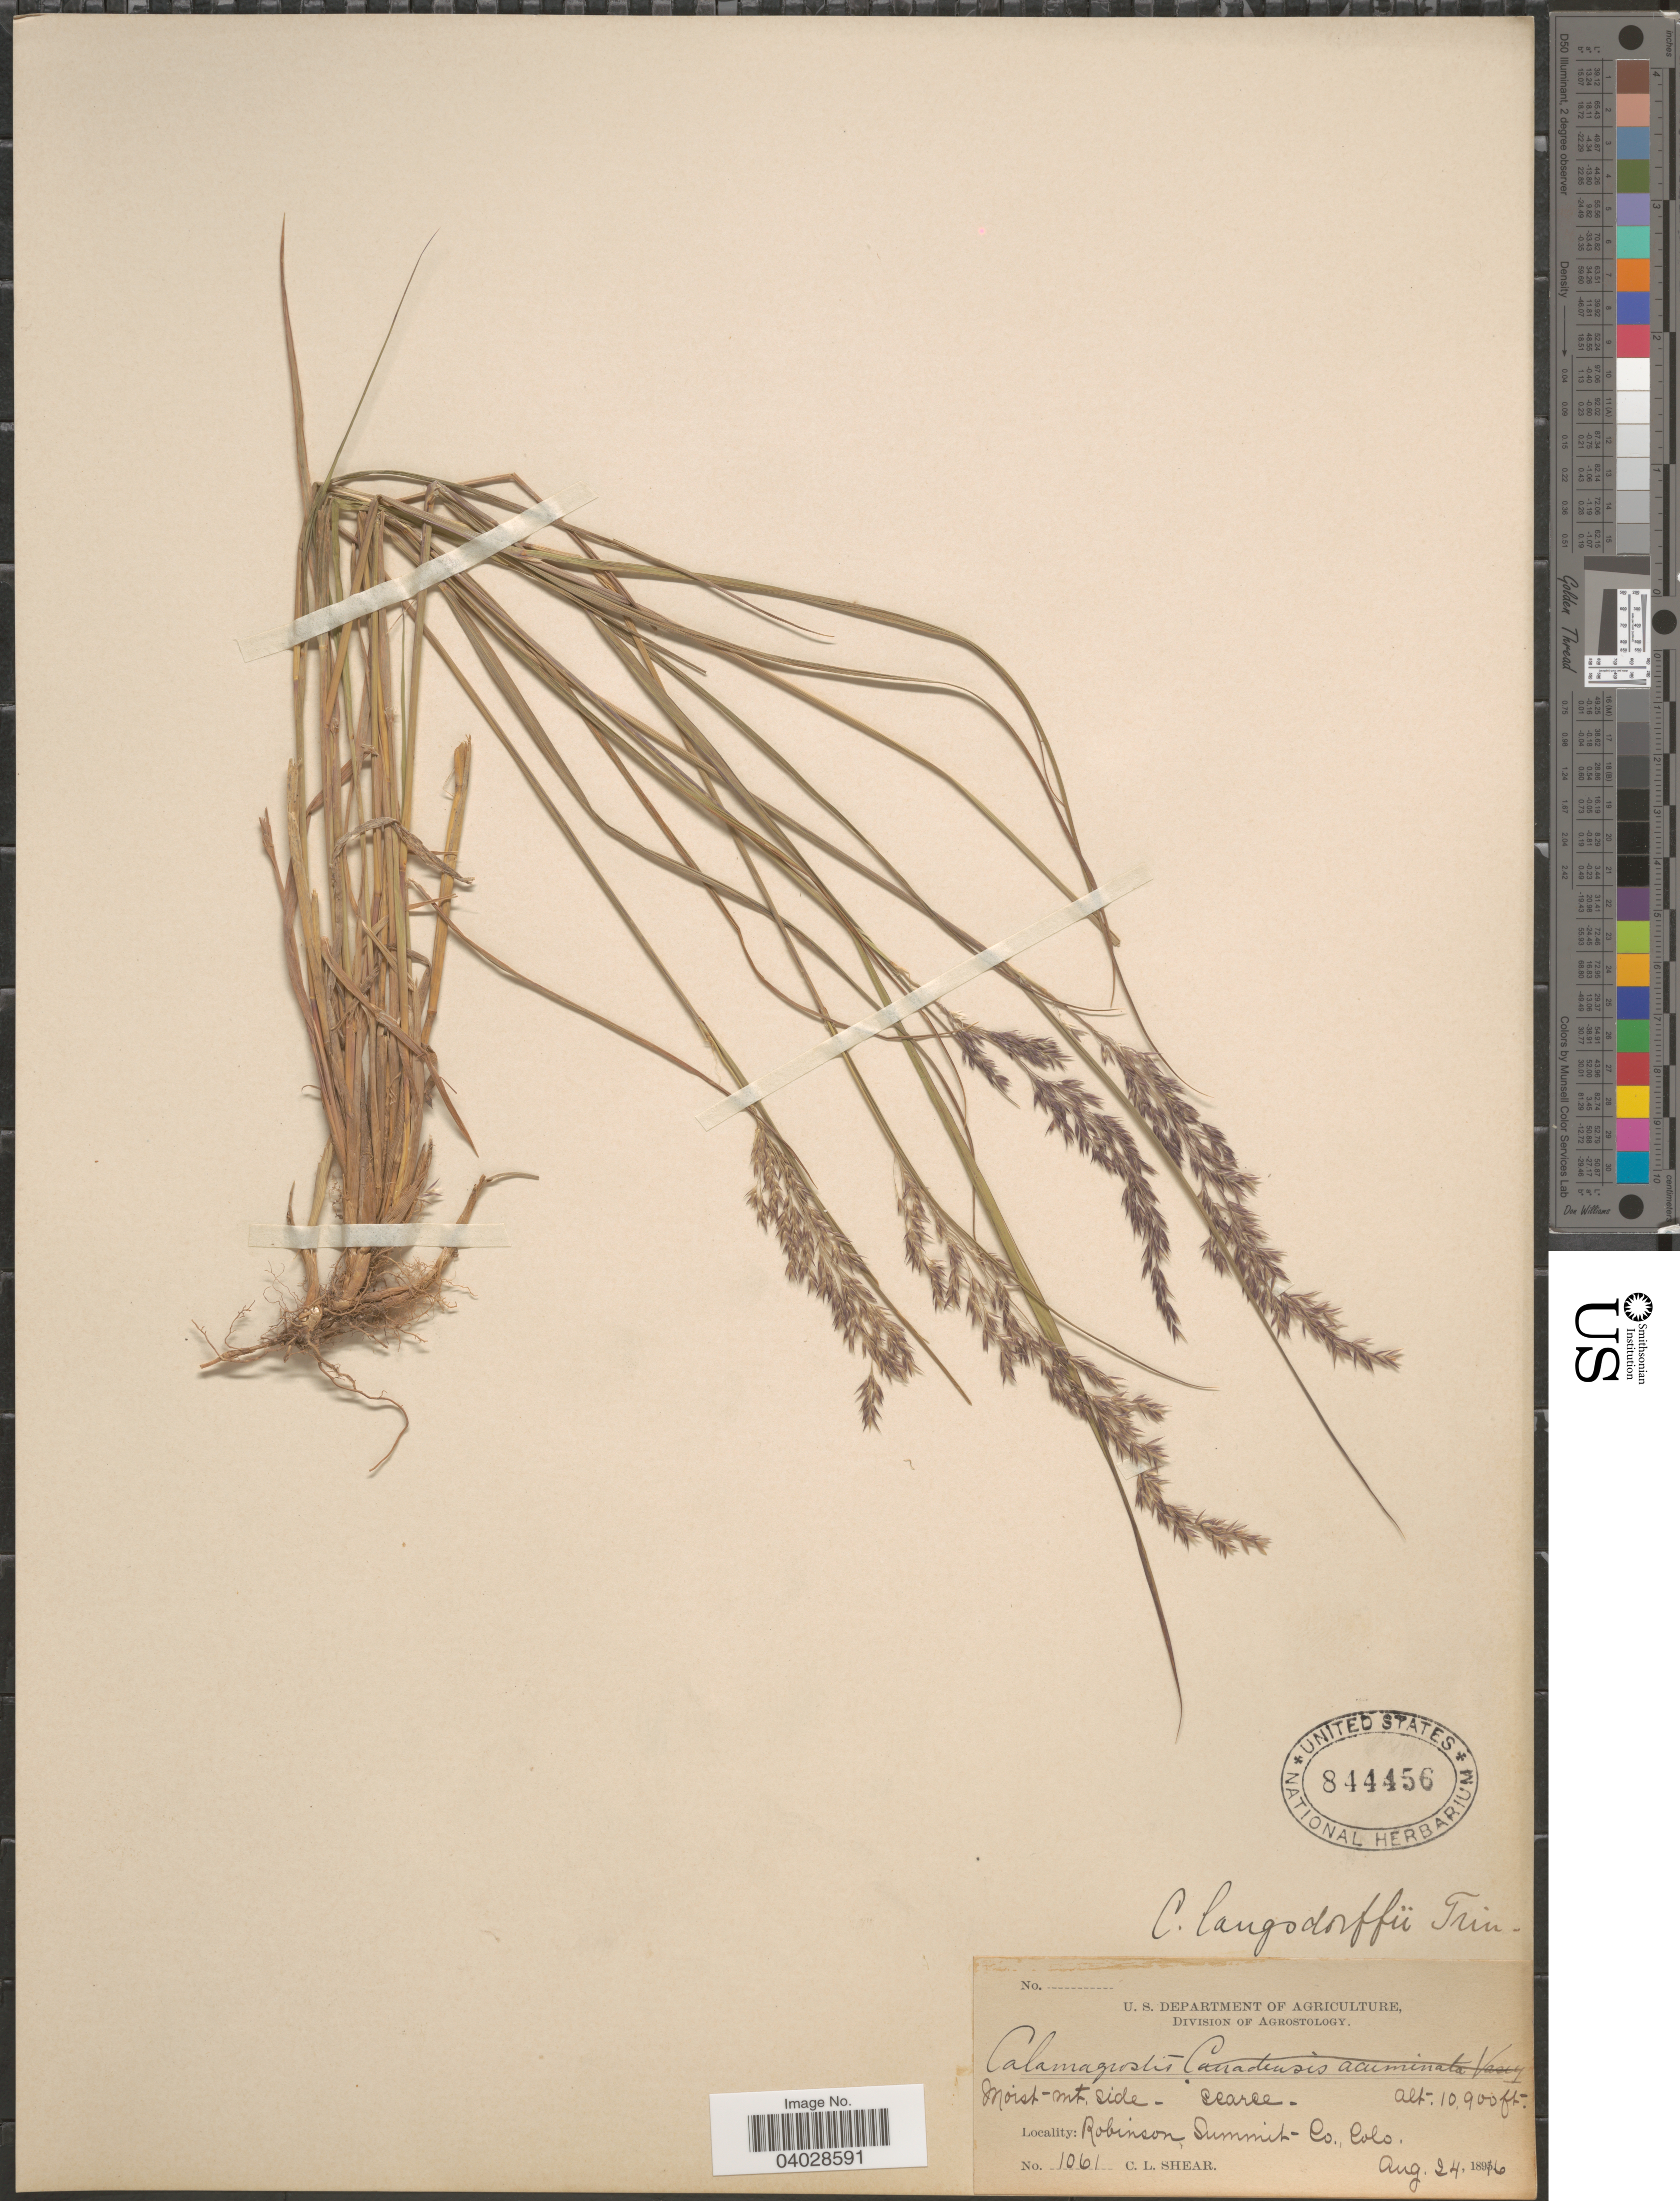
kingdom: Plantae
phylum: Tracheophyta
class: Liliopsida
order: Poales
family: Poaceae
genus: Calamagrostis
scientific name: Calamagrostis canadensis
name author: (Michx.) P. Beauv.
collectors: C. L. Shear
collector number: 1061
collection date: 1896-08-24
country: United States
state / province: Colorado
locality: Moist - mt. side. Robinson, Summit Co.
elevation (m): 3322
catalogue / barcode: US 844456